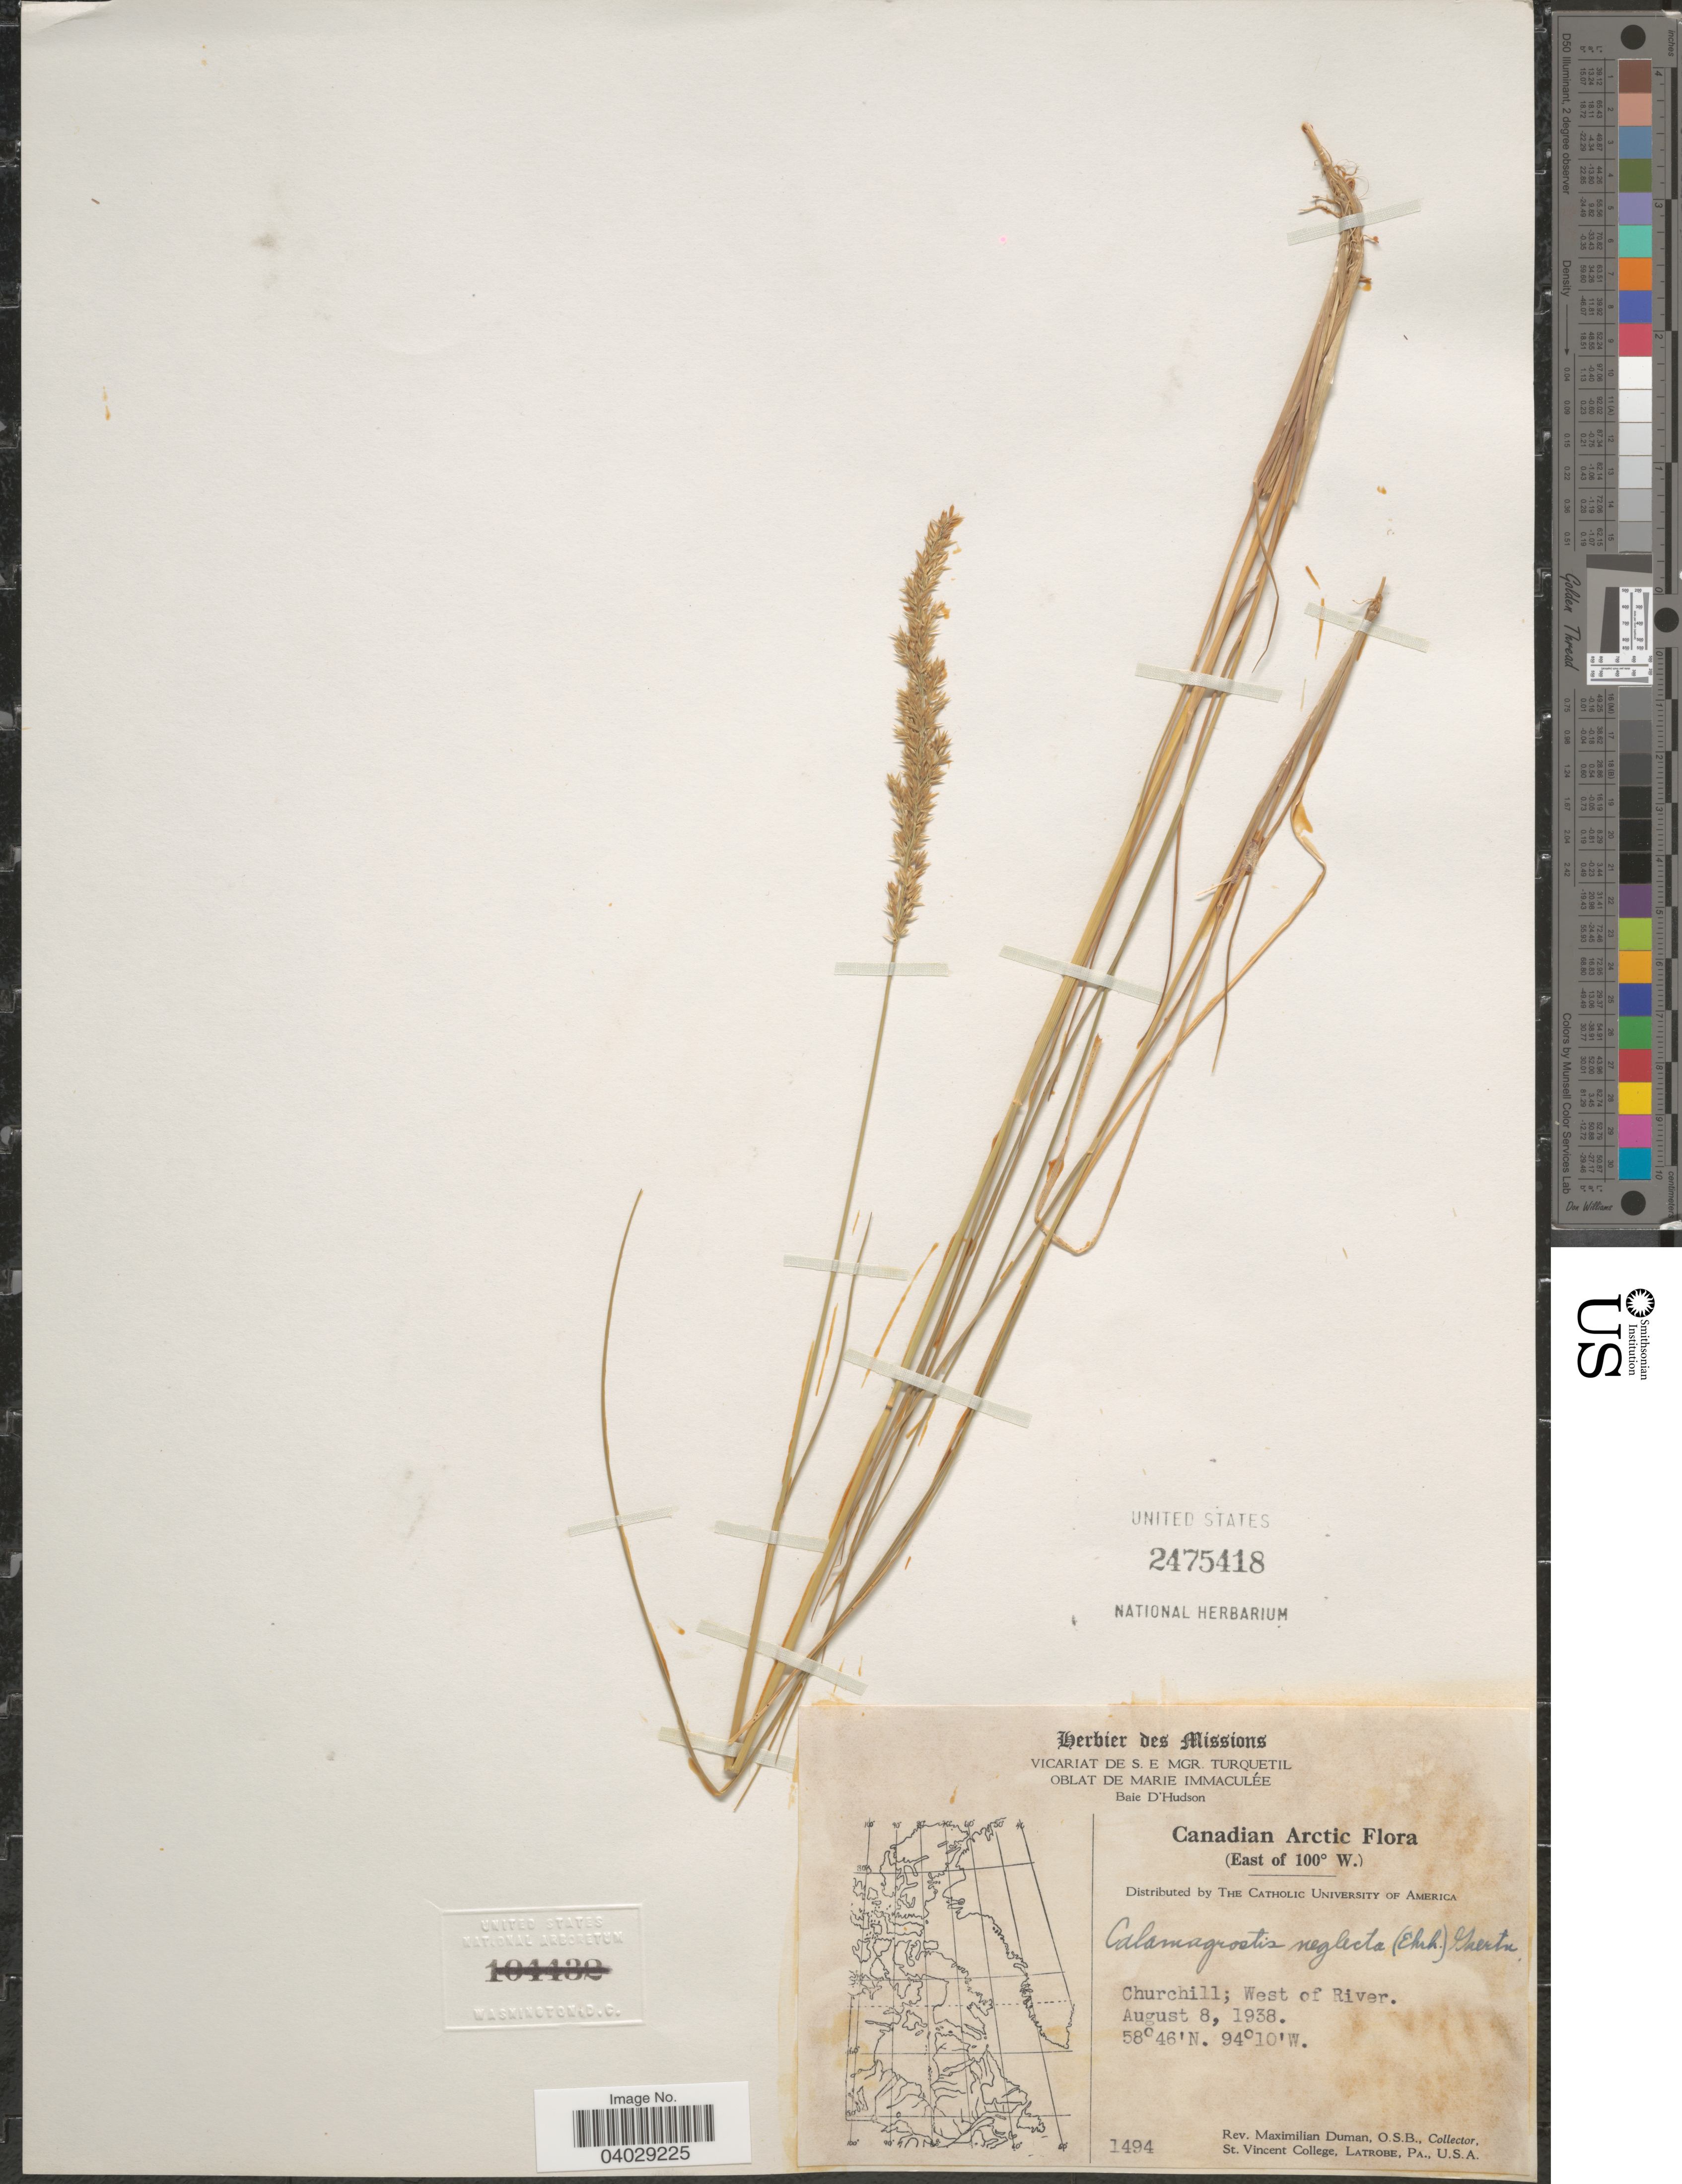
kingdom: Plantae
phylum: Tracheophyta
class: Liliopsida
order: Poales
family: Poaceae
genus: Calamagrostis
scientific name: Calamagrostis neglecta (Ehrh.) Gaertner et al.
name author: (Ehrhart) G. Gaertn. et al.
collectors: M. Duman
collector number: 1494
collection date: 1938-08-08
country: Canada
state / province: Manitoba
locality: Canadian Arctic. (East of 100° W.) Churchill; West of River.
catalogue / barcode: US 2475418